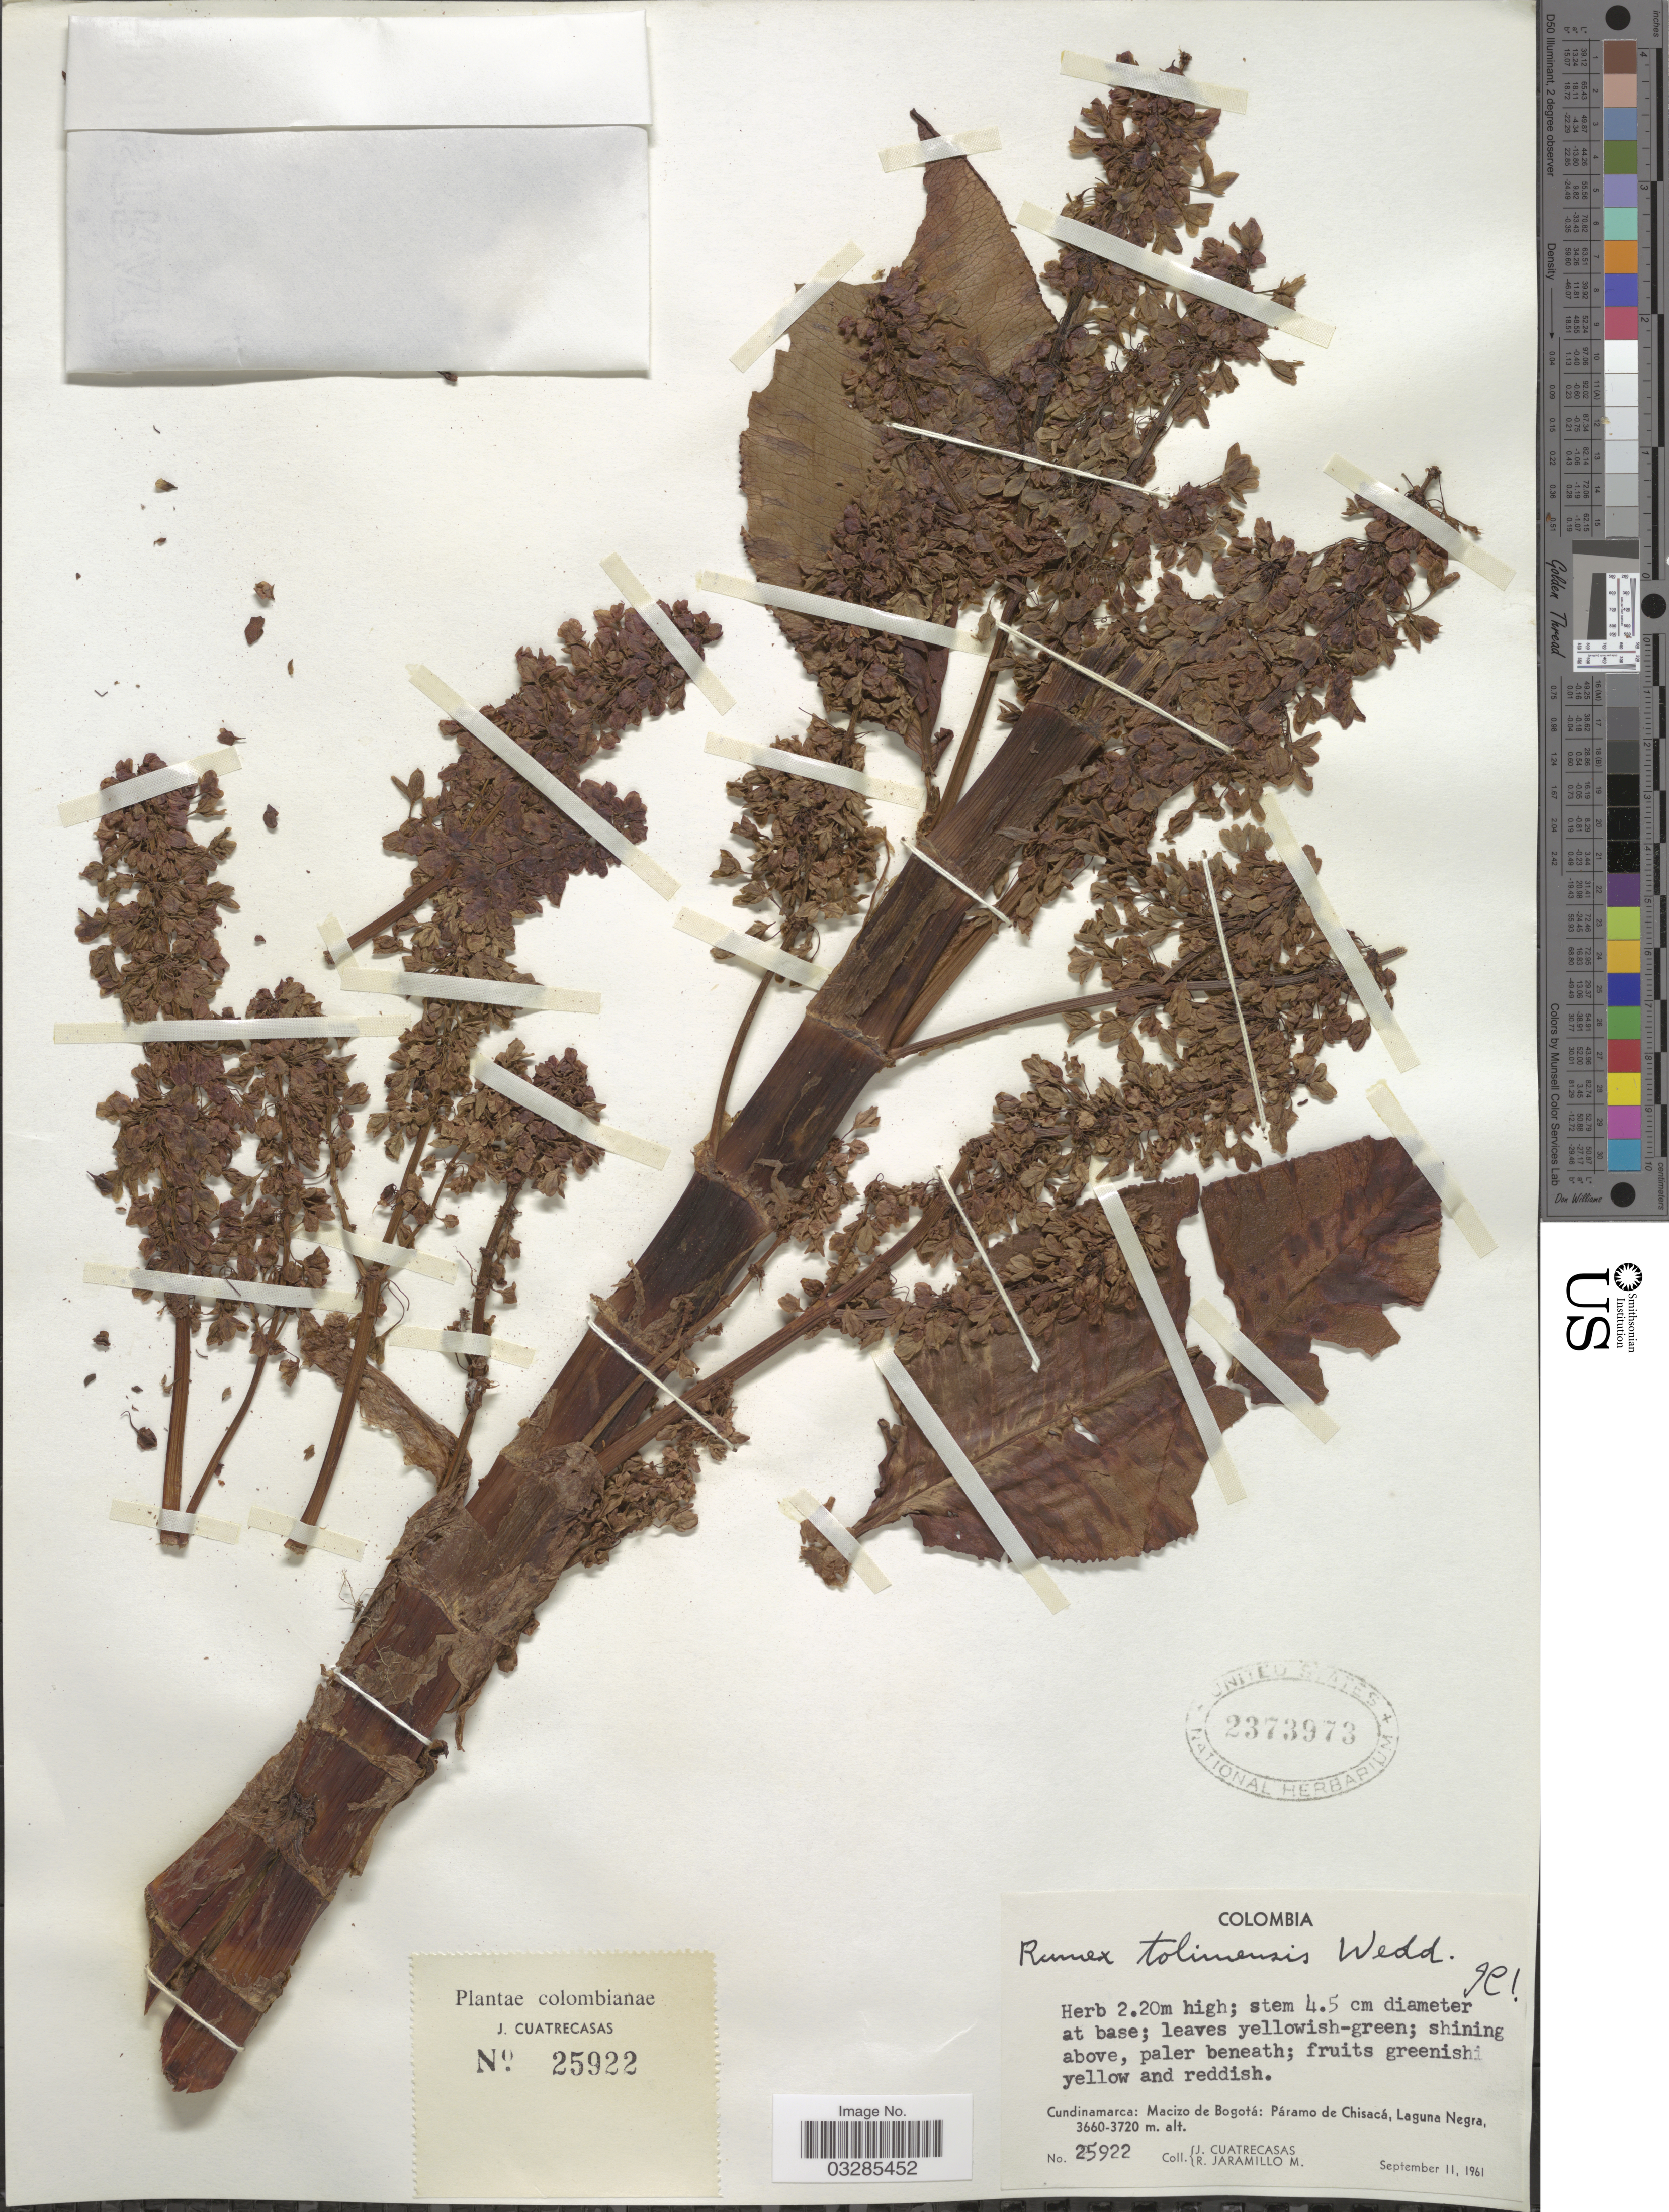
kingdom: Plantae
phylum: Tracheophyta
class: Magnoliopsida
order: Caryophyllales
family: Polygonaceae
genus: Rumex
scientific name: Rumex tolimensis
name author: Wedd.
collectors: J. Cuatrecasas & R. Jaramillo M.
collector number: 25922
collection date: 1961-09-11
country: Colombia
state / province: Cundinamarca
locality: Macizo de Bogotá: Páramo de Chisacá, Laguna Negra.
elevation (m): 3660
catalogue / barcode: US 2373973